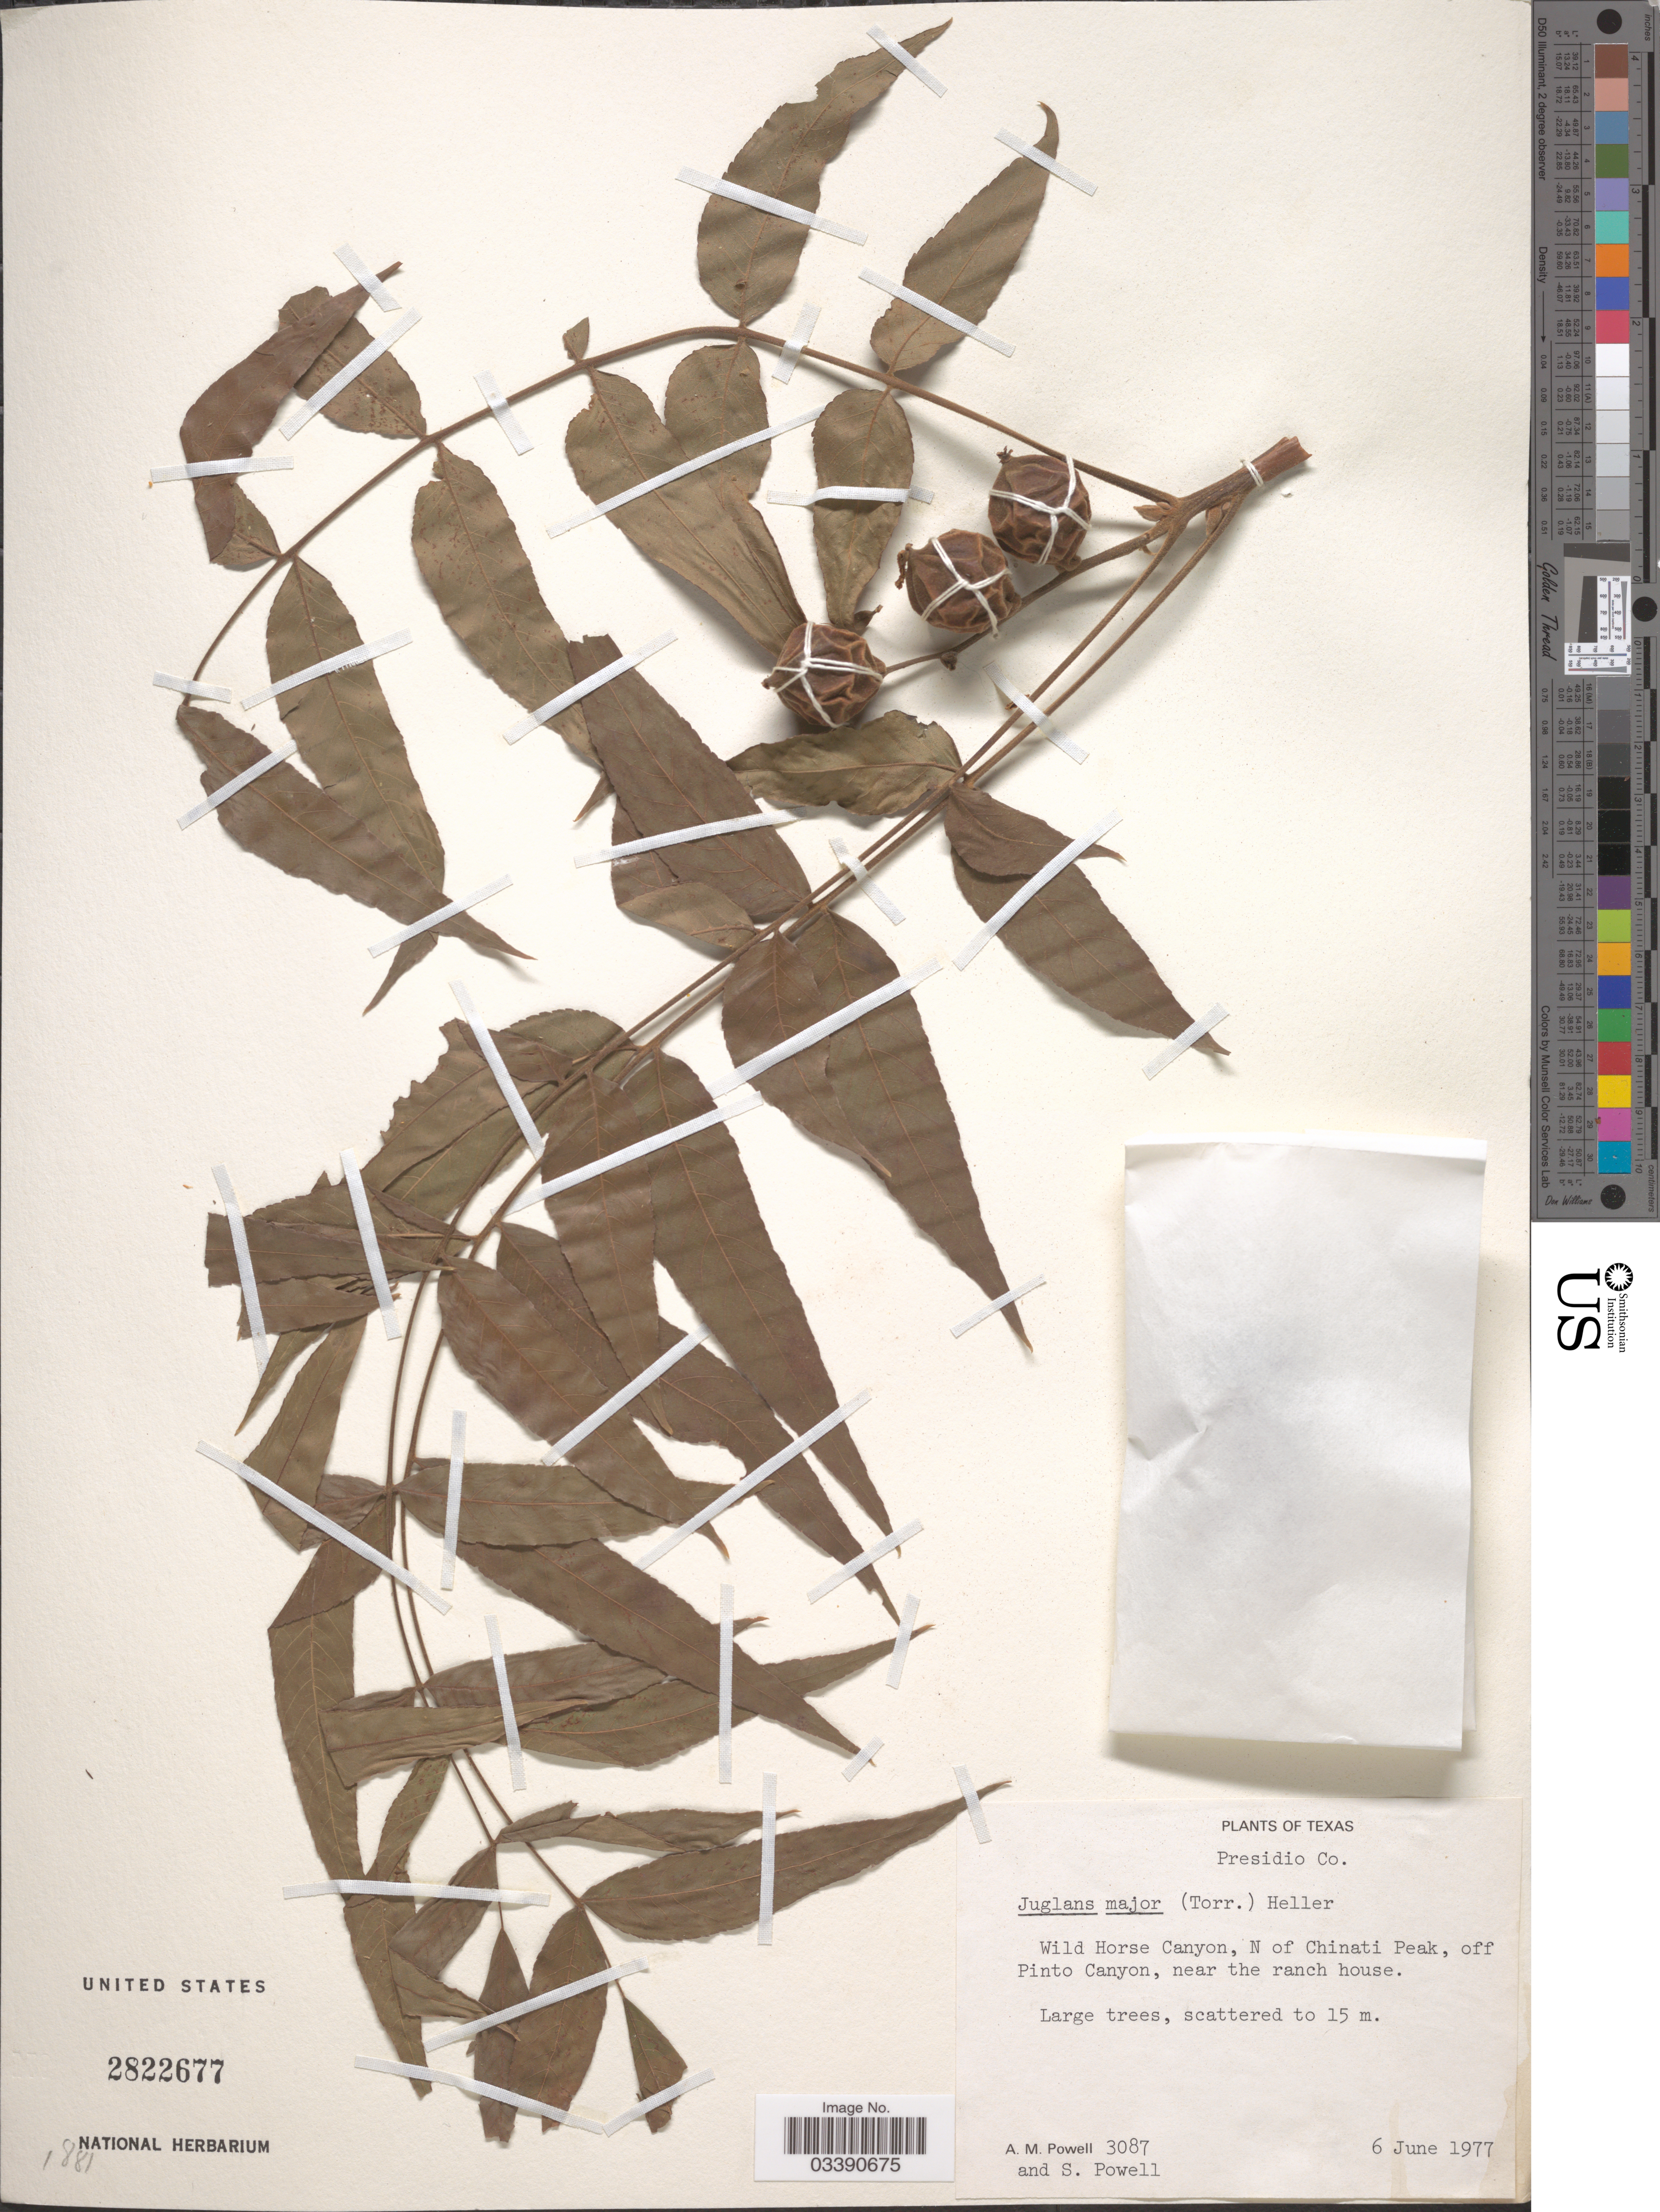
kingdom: Plantae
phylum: Tracheophyta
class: Magnoliopsida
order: Fagales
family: Juglandaceae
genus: Juglans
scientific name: Juglans major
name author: (Torr.) A. Heller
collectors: A. M. Powell & S. Powell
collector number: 3087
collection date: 1977-06-06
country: United States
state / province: Texas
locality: Presidio Co. Wild Horse Canyon, N of Chinati Peak, off Pinto canyon, near the ranch house.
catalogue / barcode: US 2822677